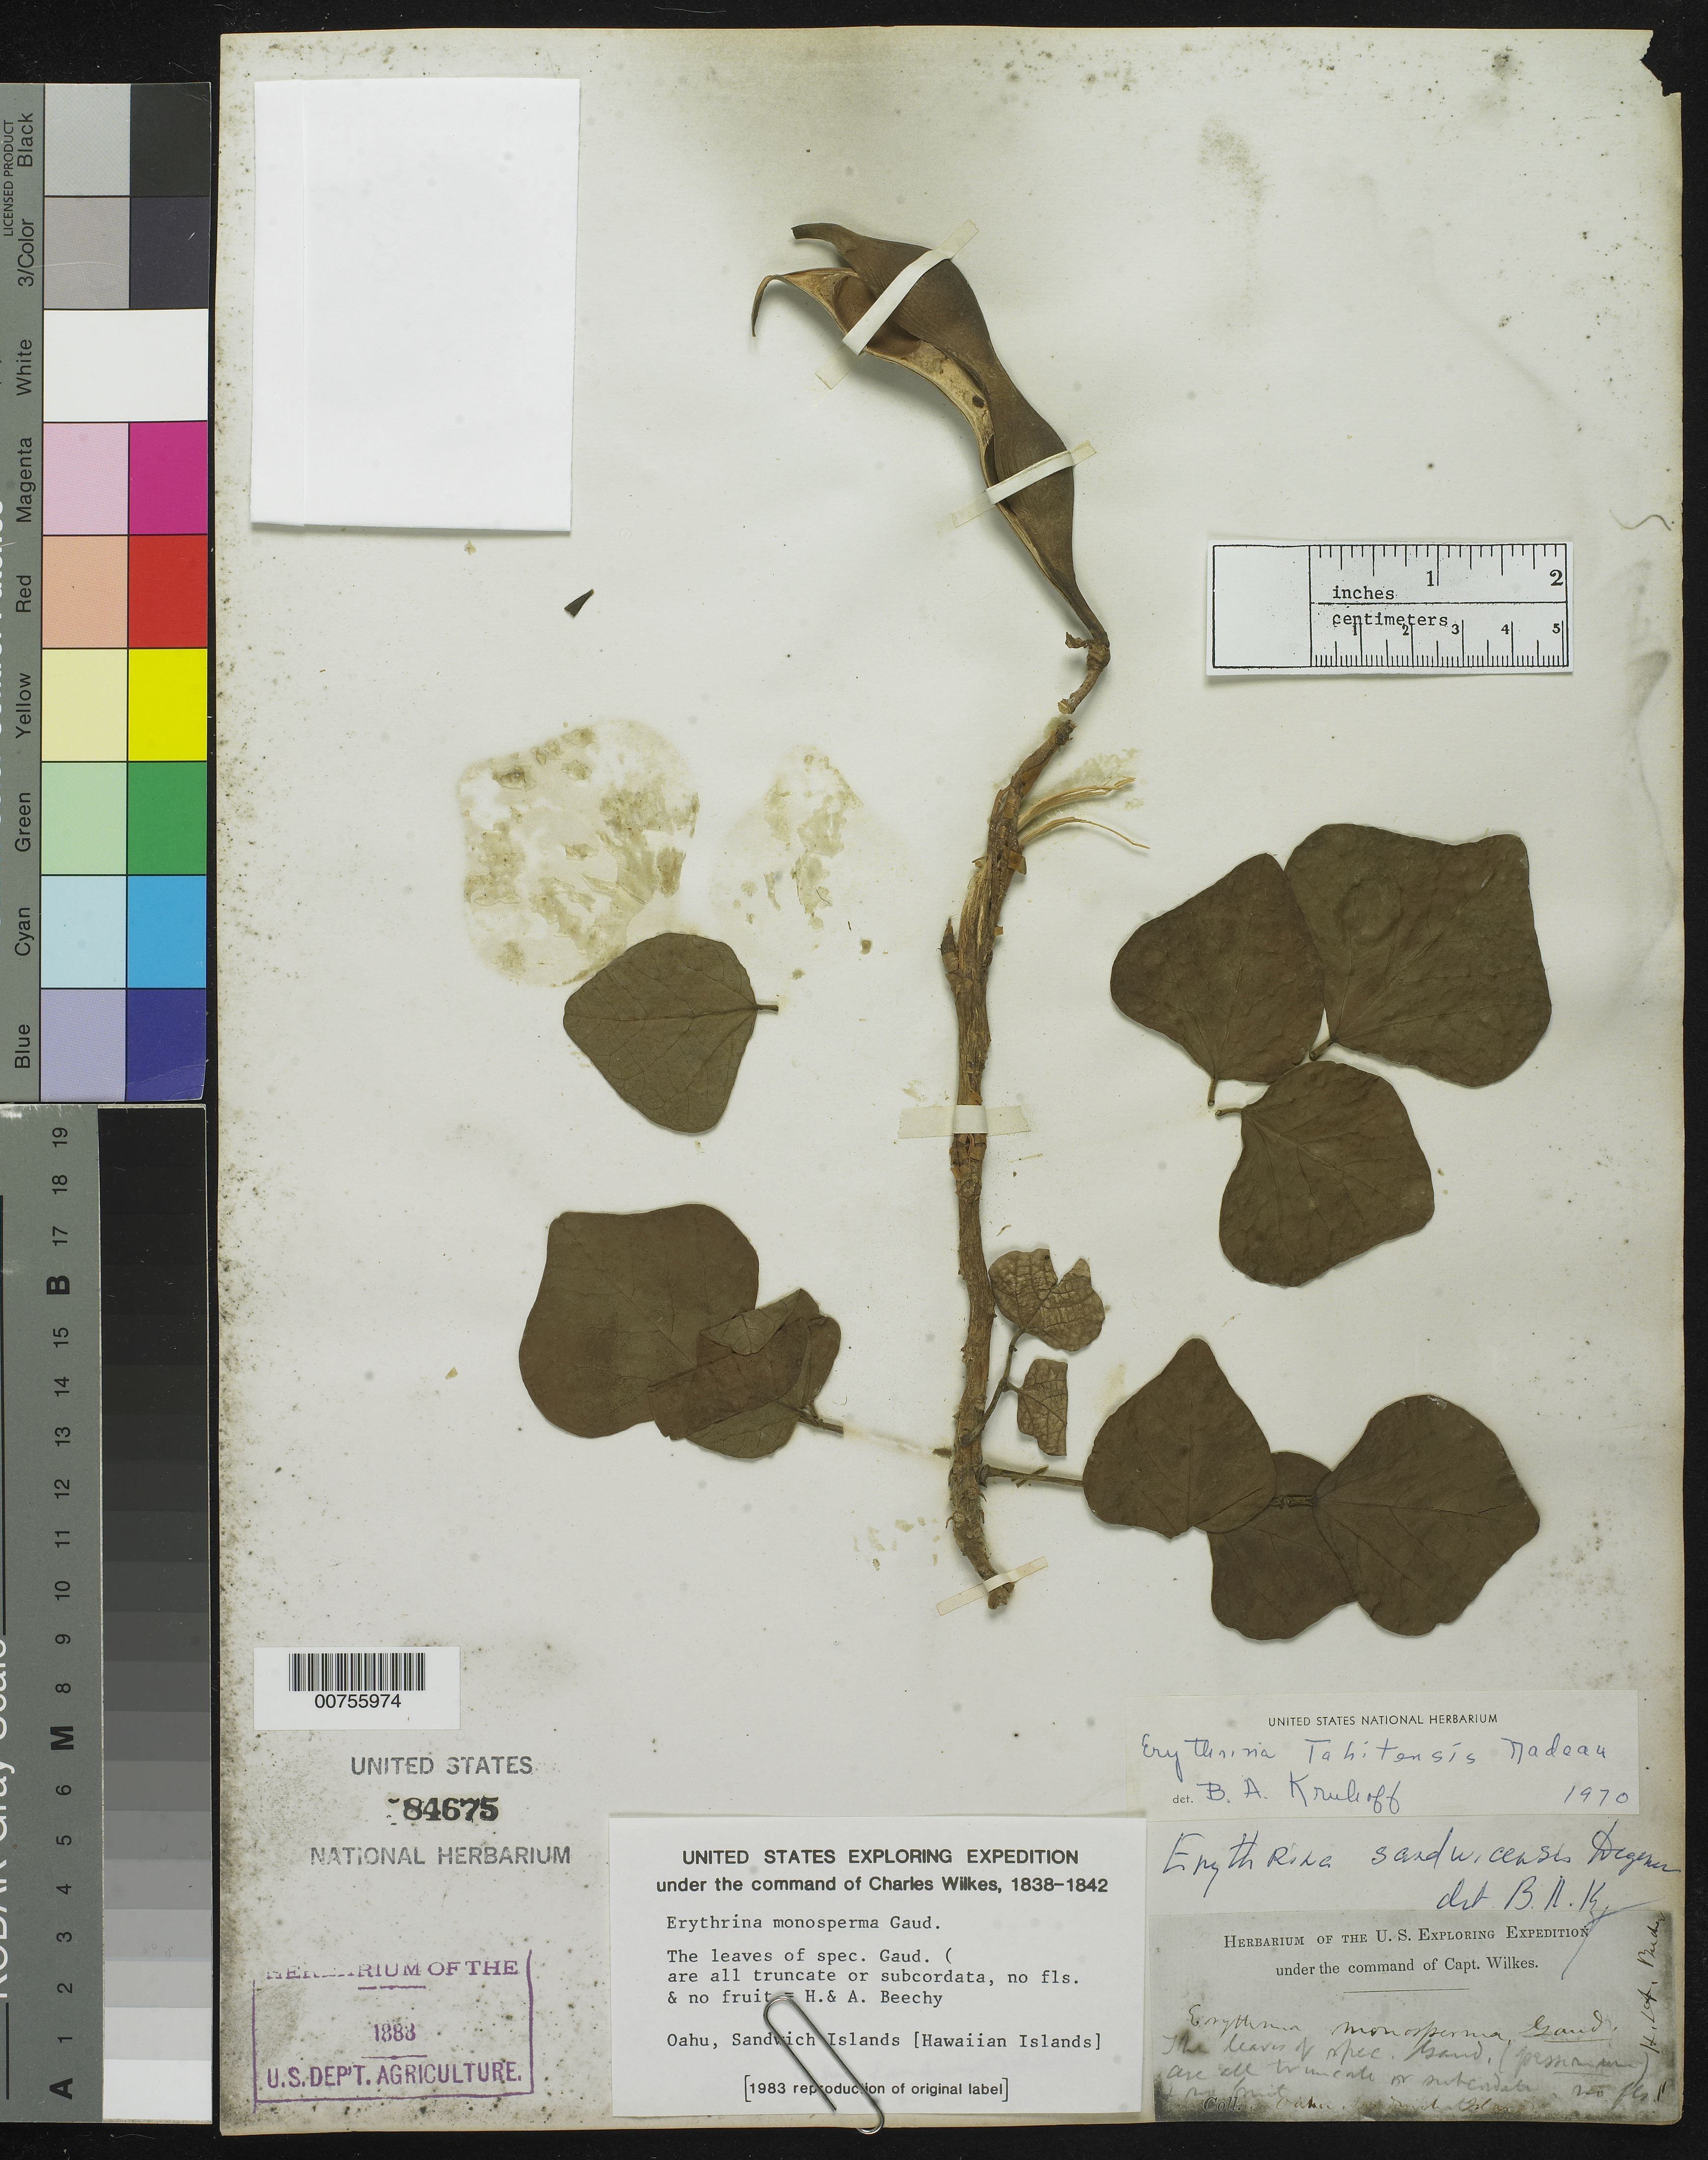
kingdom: Plantae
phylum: Tracheophyta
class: Magnoliopsida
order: Fabales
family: Fabaceae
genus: Erythrina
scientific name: Erythrina monosperma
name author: Lam.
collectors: Wilkes Explor. Exped.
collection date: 1838/1842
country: United States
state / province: Hawaii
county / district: Honolulu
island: Oahu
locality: Oahu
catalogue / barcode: US 84675